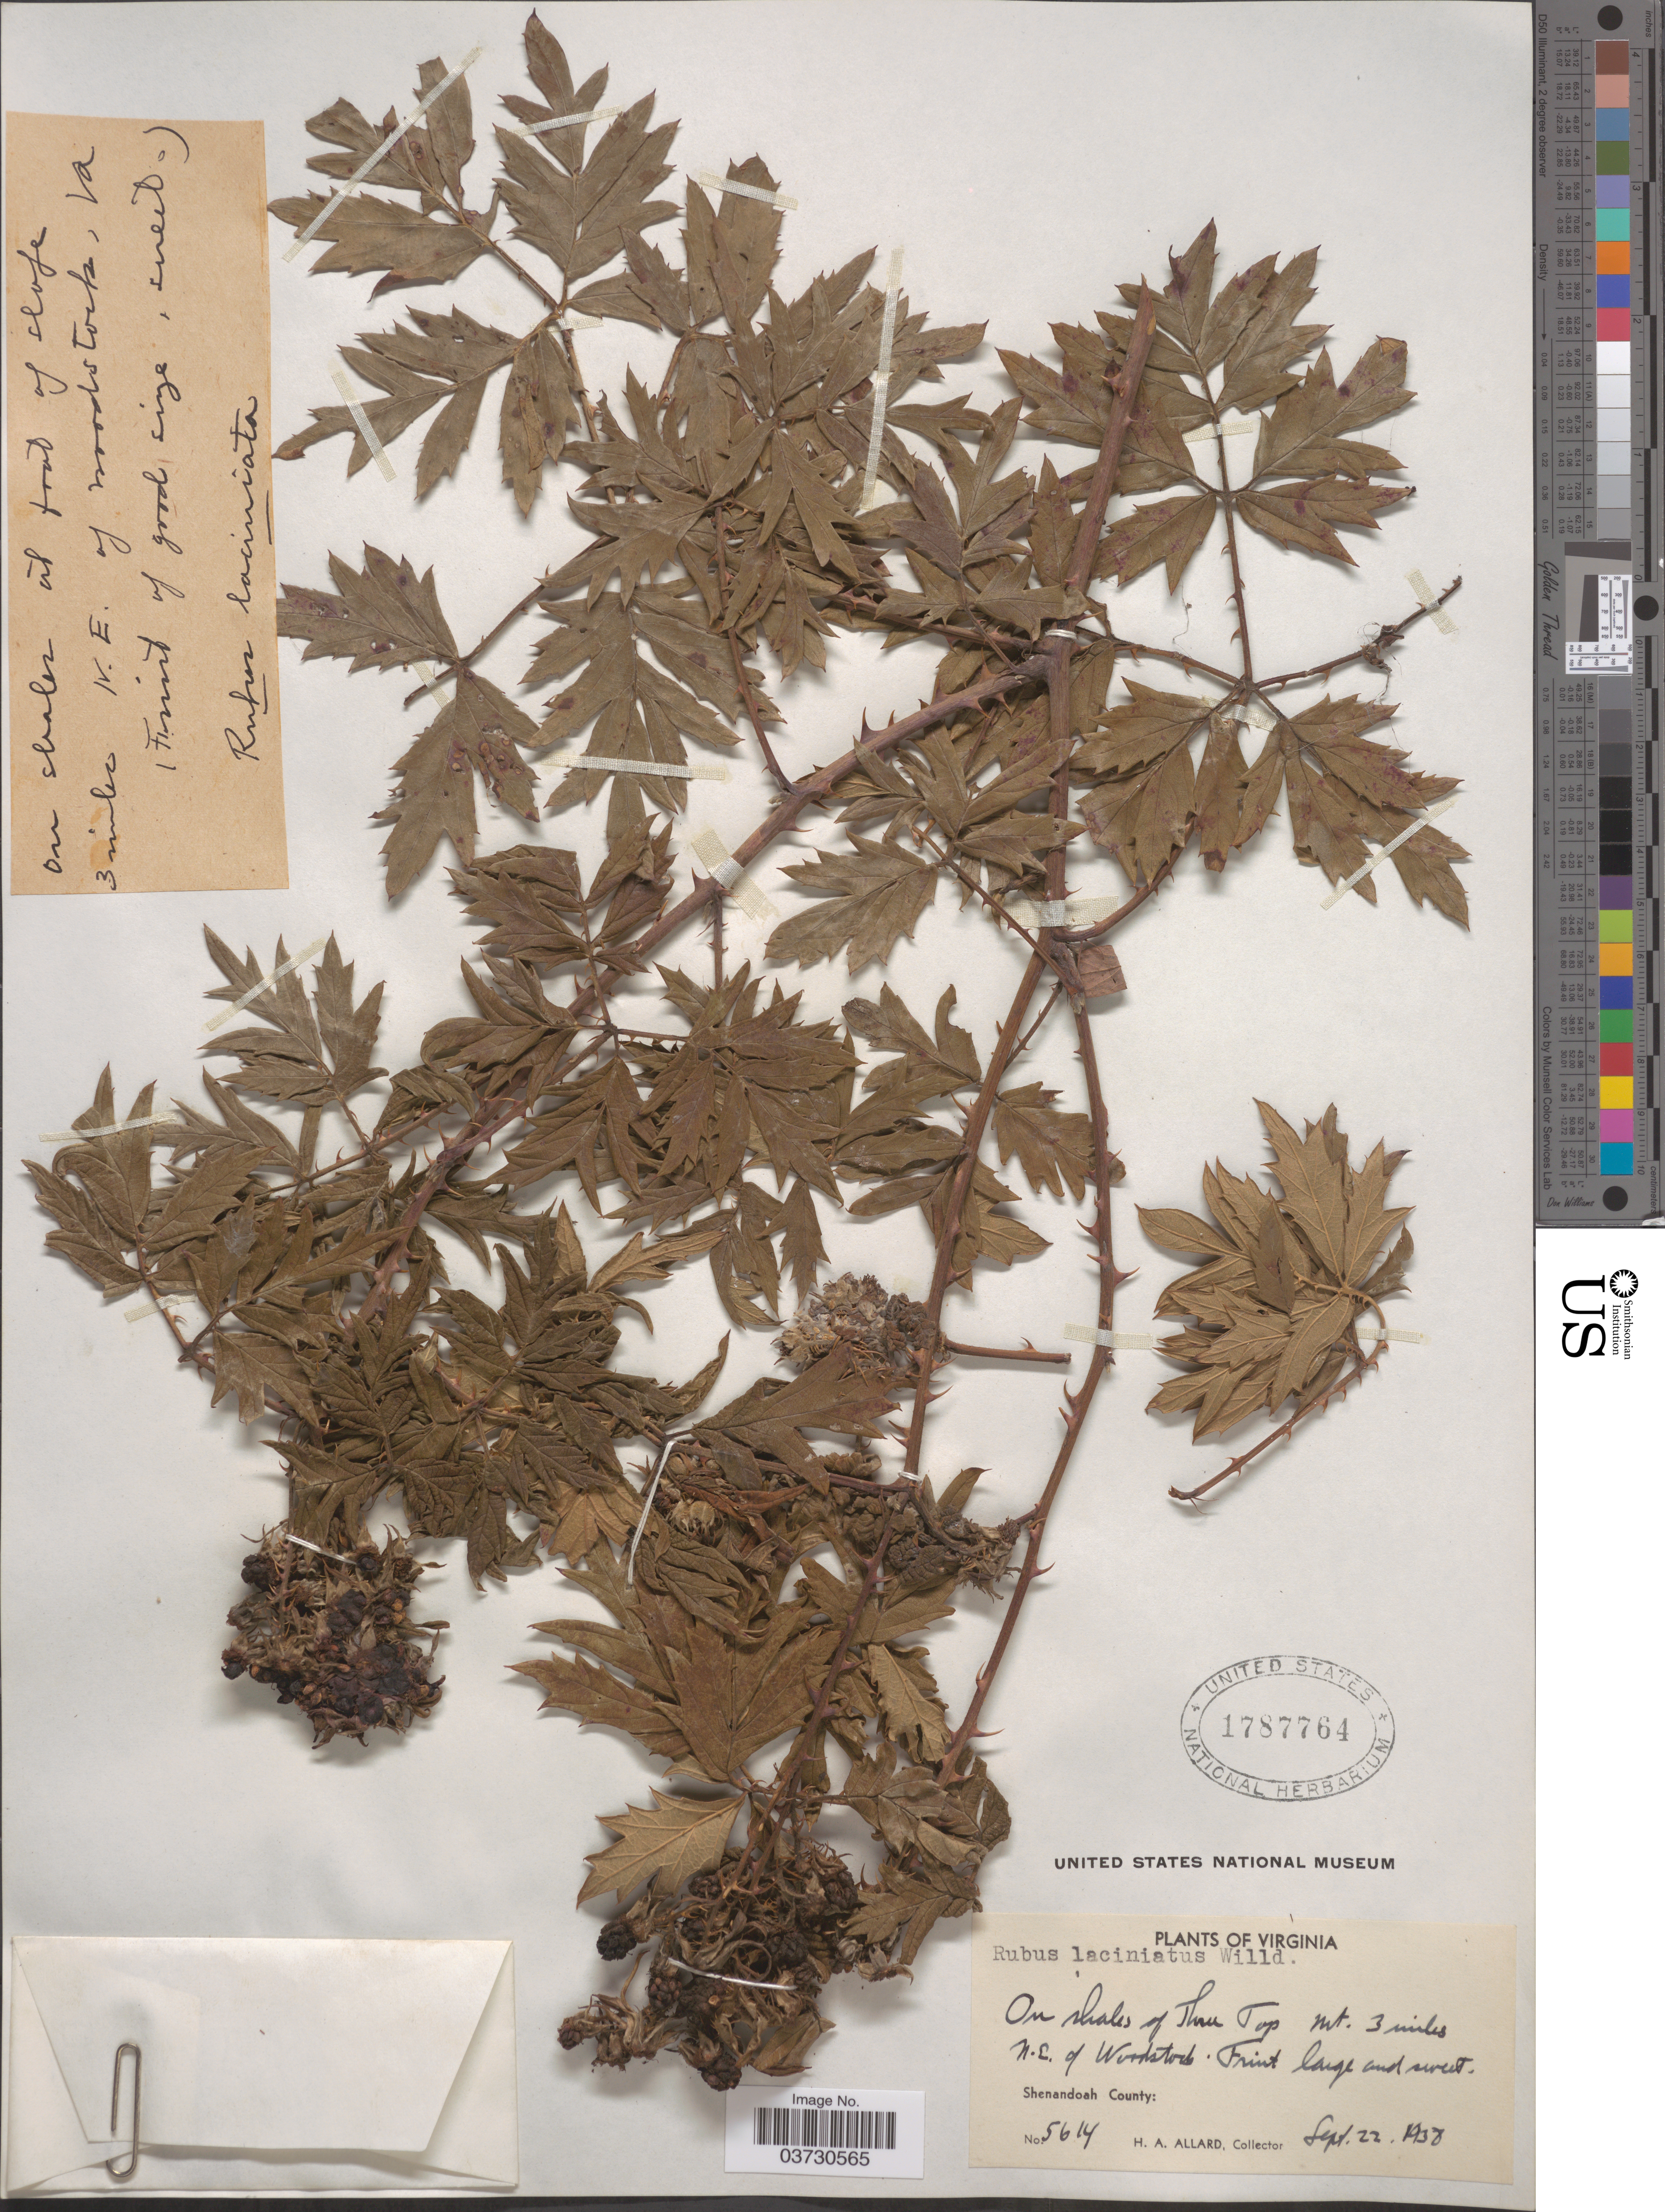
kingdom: Plantae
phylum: Tracheophyta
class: Magnoliopsida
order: Rosales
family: Rosaceae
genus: Rubus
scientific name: Rubus laciniatus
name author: Willd.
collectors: H. A. Allard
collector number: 5614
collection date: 1938-09-22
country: United States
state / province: Virginia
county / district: Shenandoah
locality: On shales of Three Top Mt. 3 miles N.E. of Woodstock. Shenandoah County.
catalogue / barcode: US 1787764